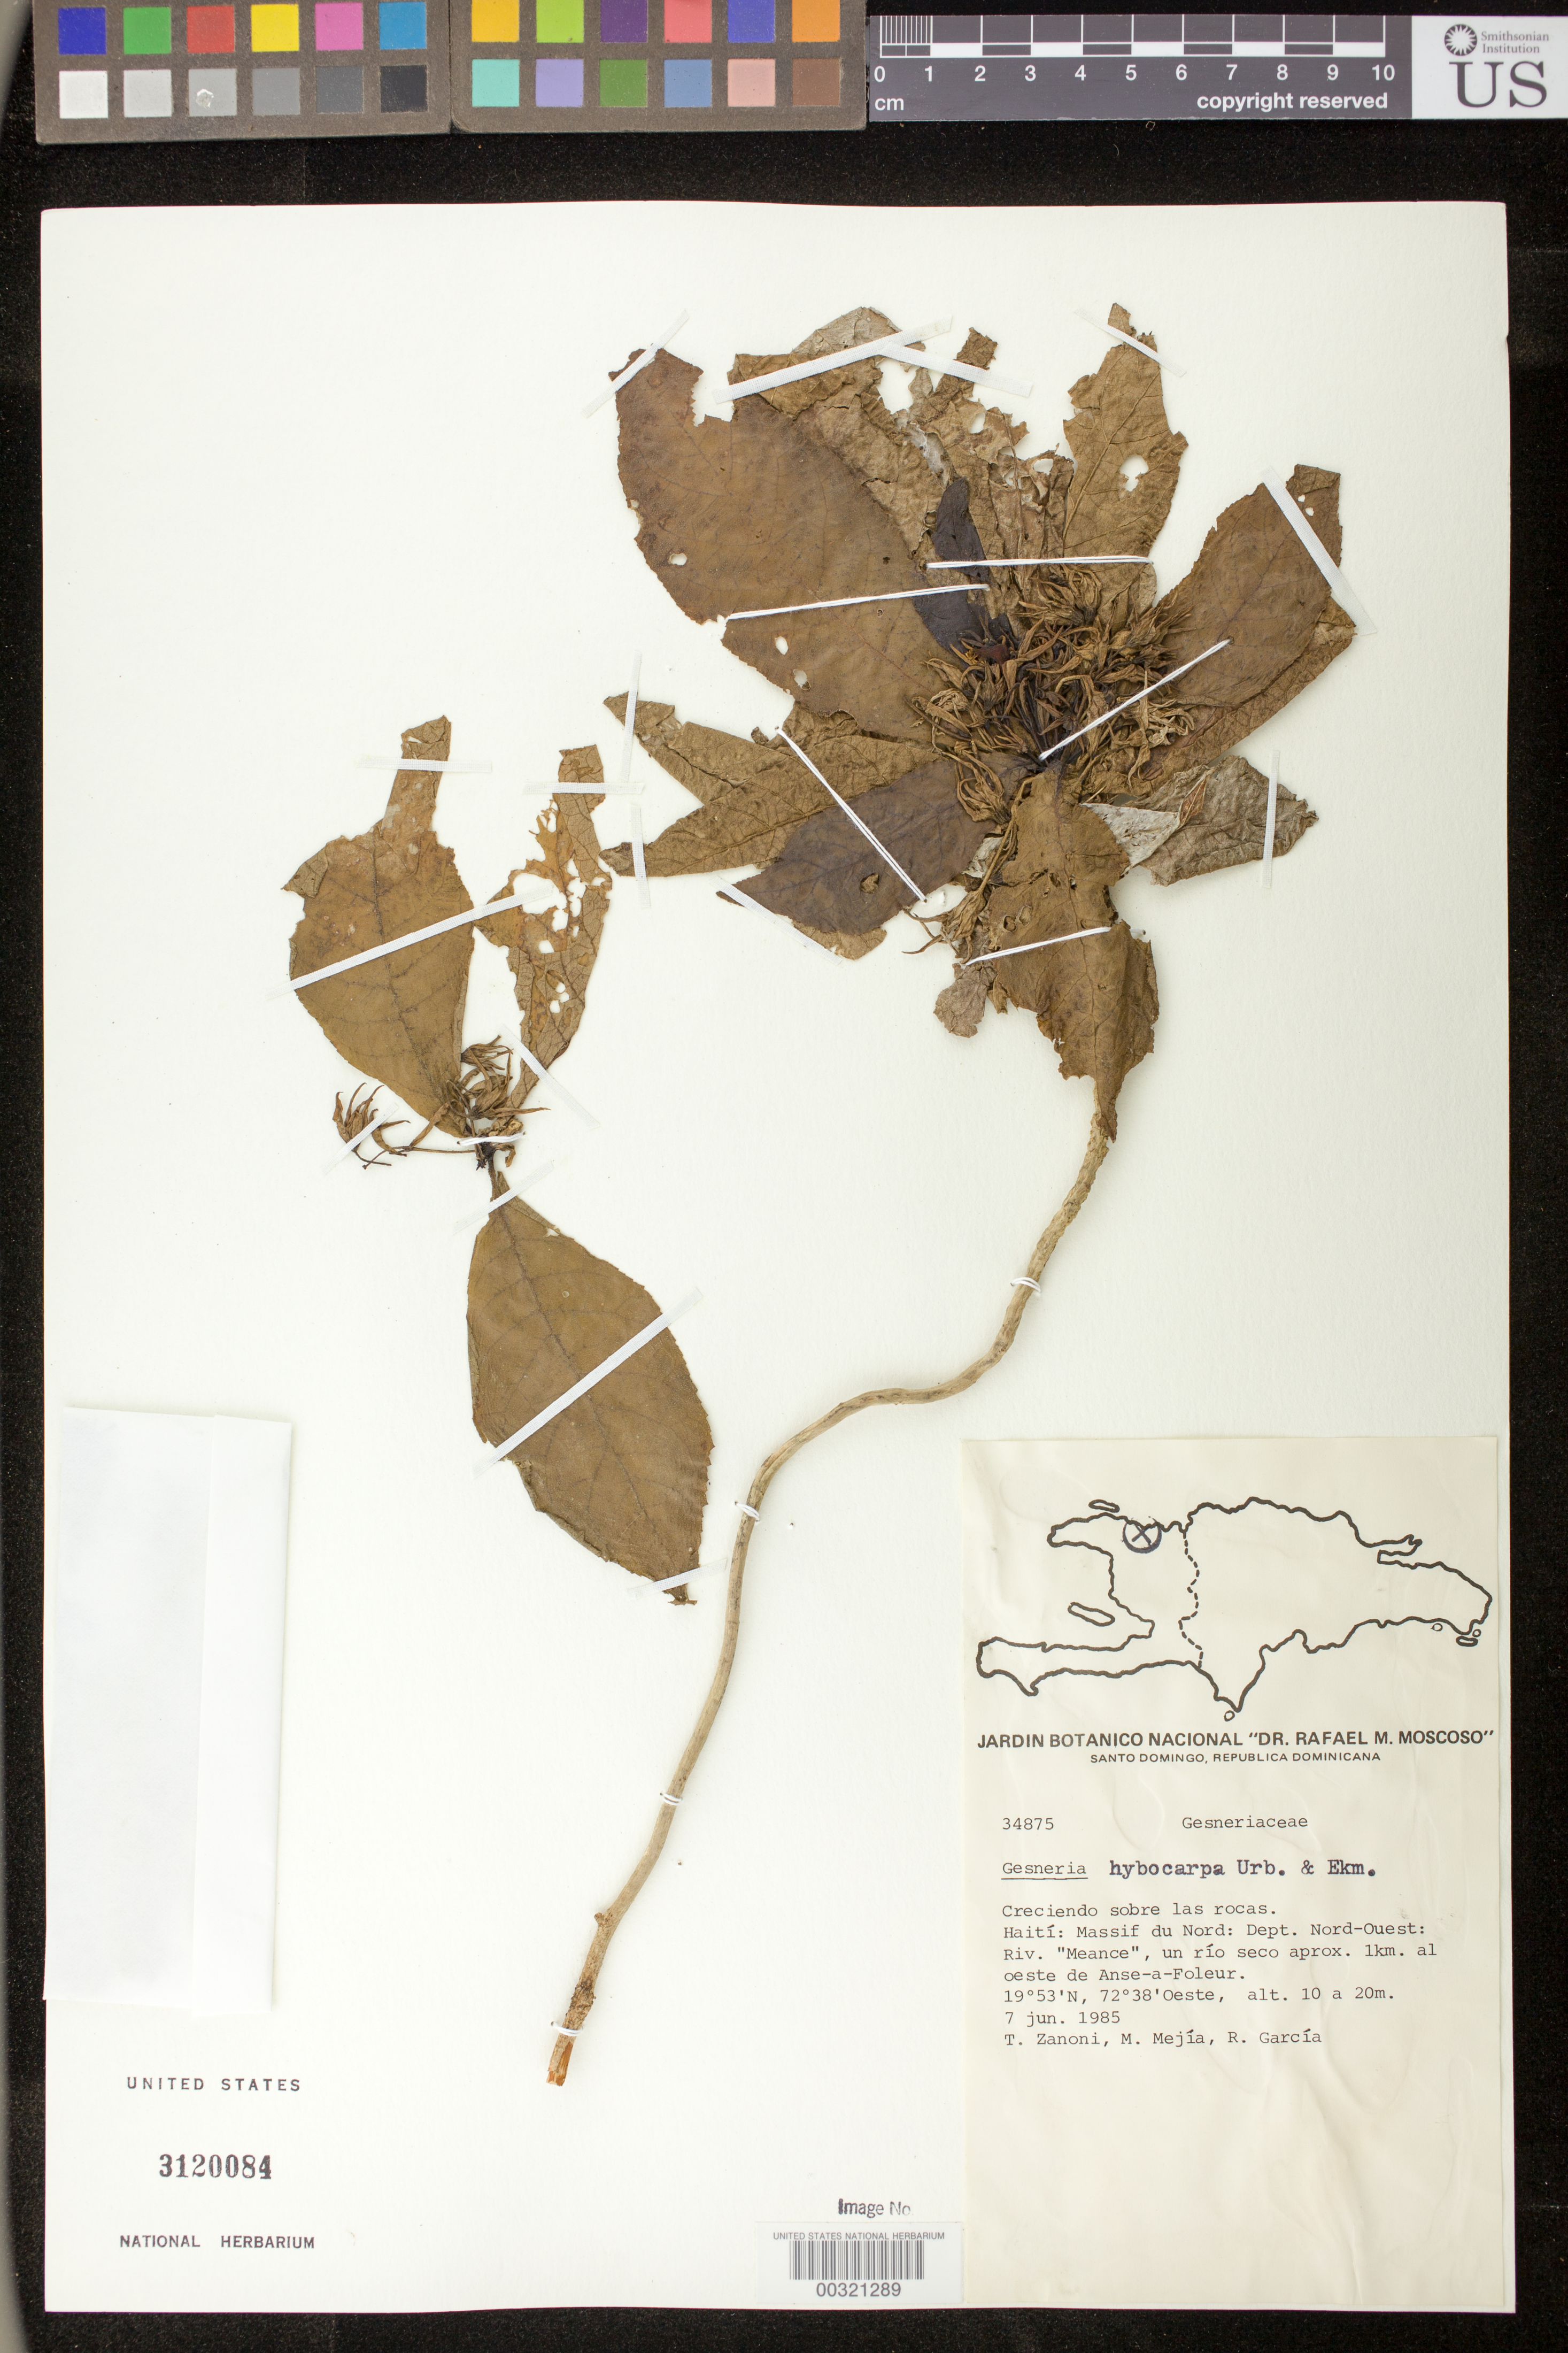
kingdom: Plantae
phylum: Tracheophyta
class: Magnoliopsida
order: Lamiales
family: Gesneriaceae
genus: Gesneria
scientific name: Gesneria hybocarpa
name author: Urb. & Ekman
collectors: T. A. Zanoni, M. Mejia & R. García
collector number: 34875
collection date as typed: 07 Jun 1985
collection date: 1985-06-07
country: Haiti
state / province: Nord-Ouest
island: Hispaniola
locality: Massif du Nord, riv. "Meance", an arid river approx 1 km W of Anse-a-Foleur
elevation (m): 10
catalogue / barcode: US 3120084